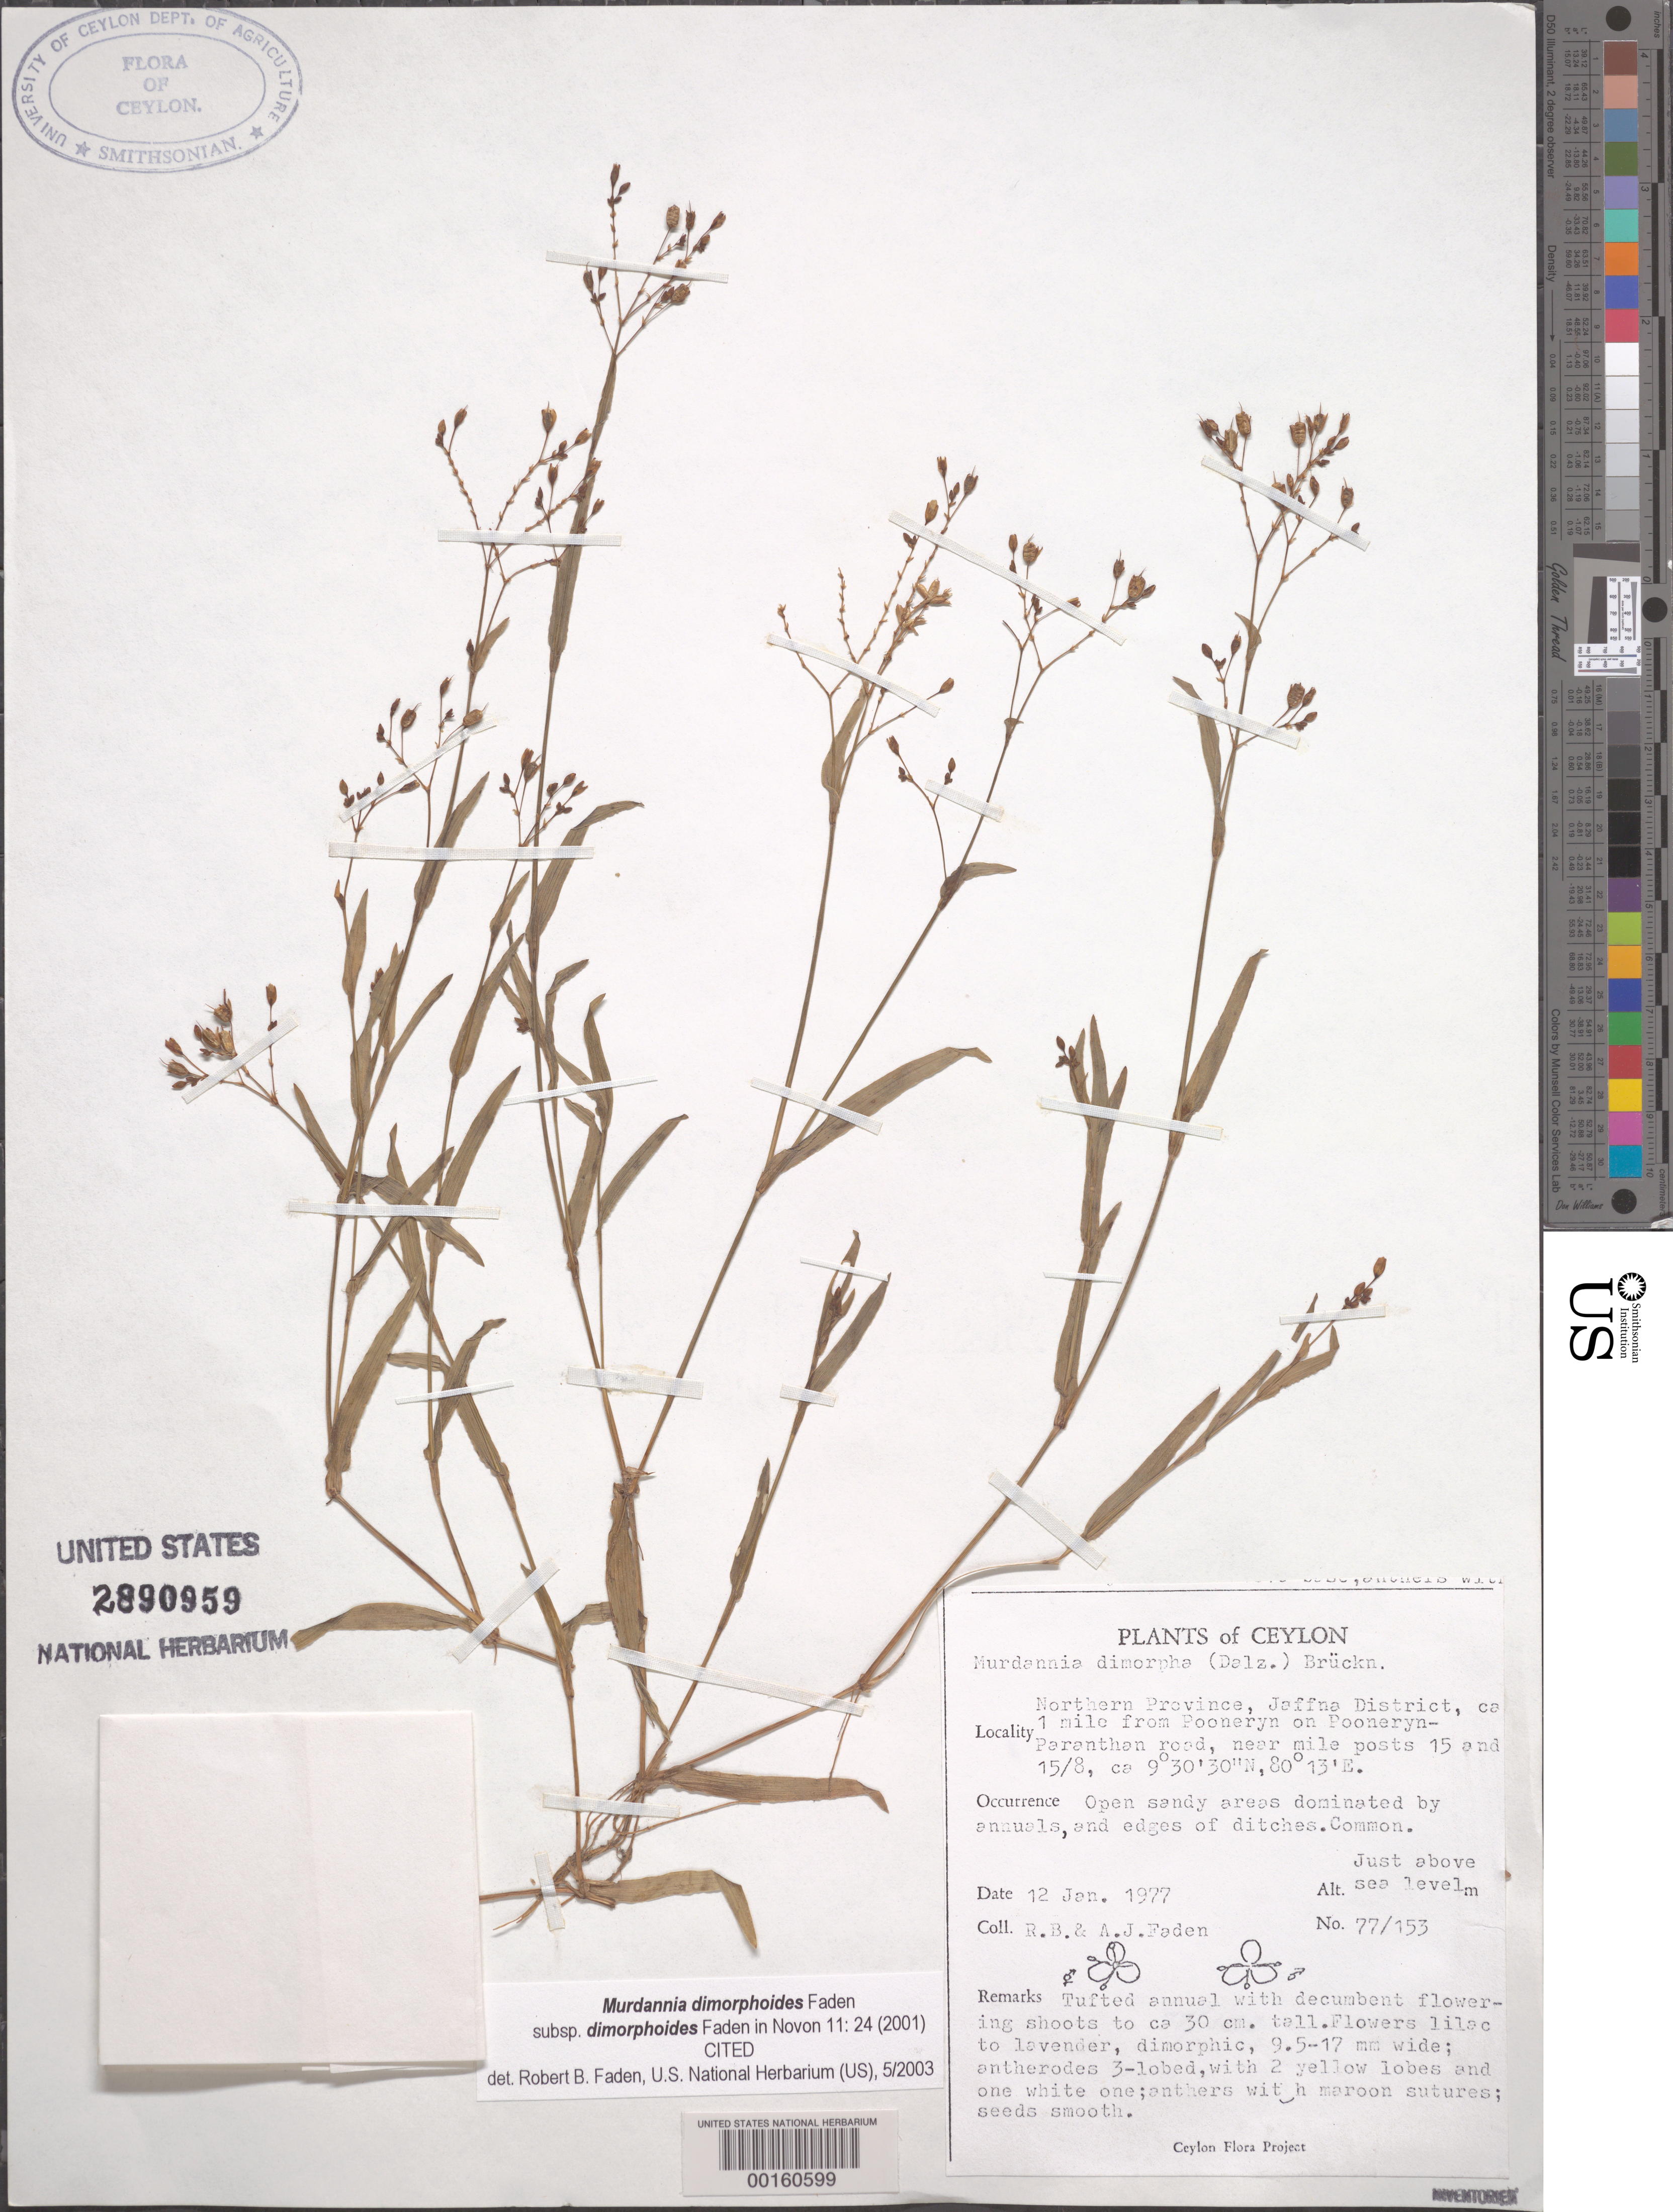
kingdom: Plantae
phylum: Tracheophyta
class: Liliopsida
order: Commelinales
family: Commelinaceae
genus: Murdannia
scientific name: Murdannia dimorphoides subsp. dimorphoides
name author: Faden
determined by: Faden, Robert B., (US), Smithsonian Institution - National Museum of Natural History (UNITED STATES)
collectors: R. B. Faden & A. J. Faden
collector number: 77/153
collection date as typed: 12 Jan 1977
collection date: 1977-01-12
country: Sri Lanka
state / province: Northern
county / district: Jaffna Dist.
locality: Pooneryn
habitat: Edges of roadside ditch, open sandy area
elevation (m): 1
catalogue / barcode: US 2890959